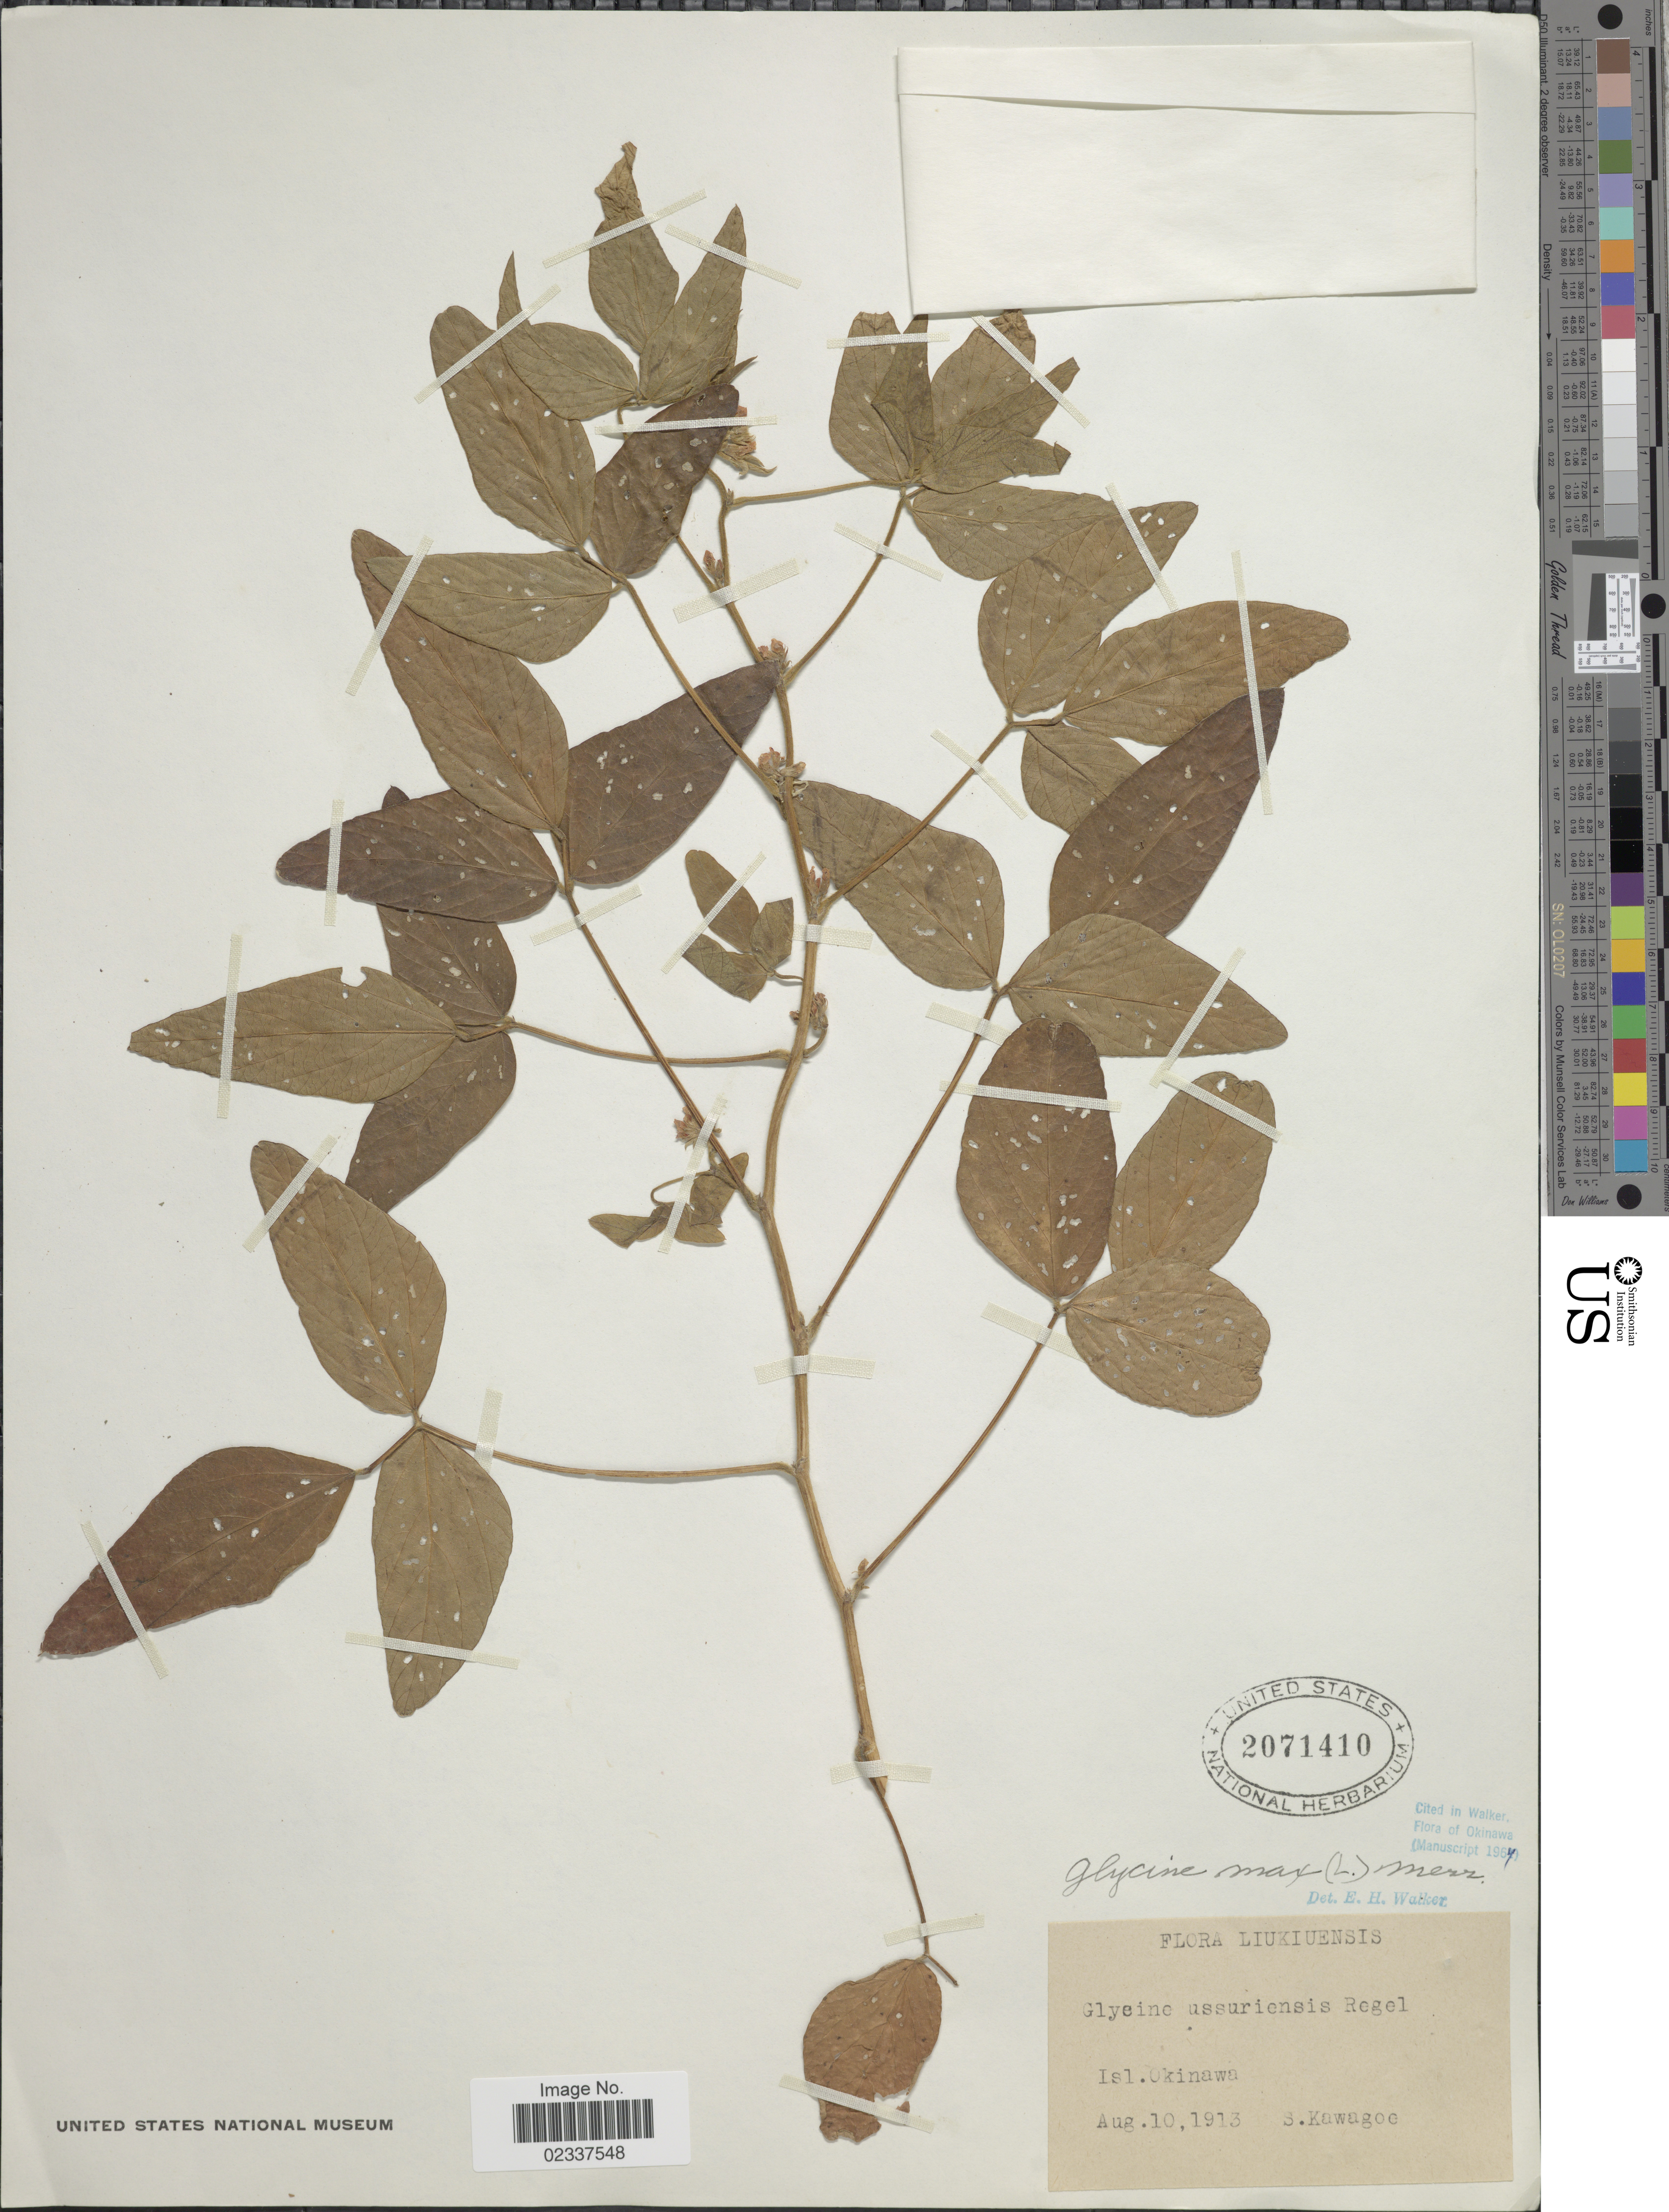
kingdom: Plantae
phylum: Tracheophyta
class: Magnoliopsida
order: Fabales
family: Fabaceae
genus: Glycine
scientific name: Glycine max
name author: (L.) Merr.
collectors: S. Kawagoe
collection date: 1913-08-10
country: Japan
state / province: Okinawa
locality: Liukiuensis, Isl. Okinawa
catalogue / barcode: US 2071410